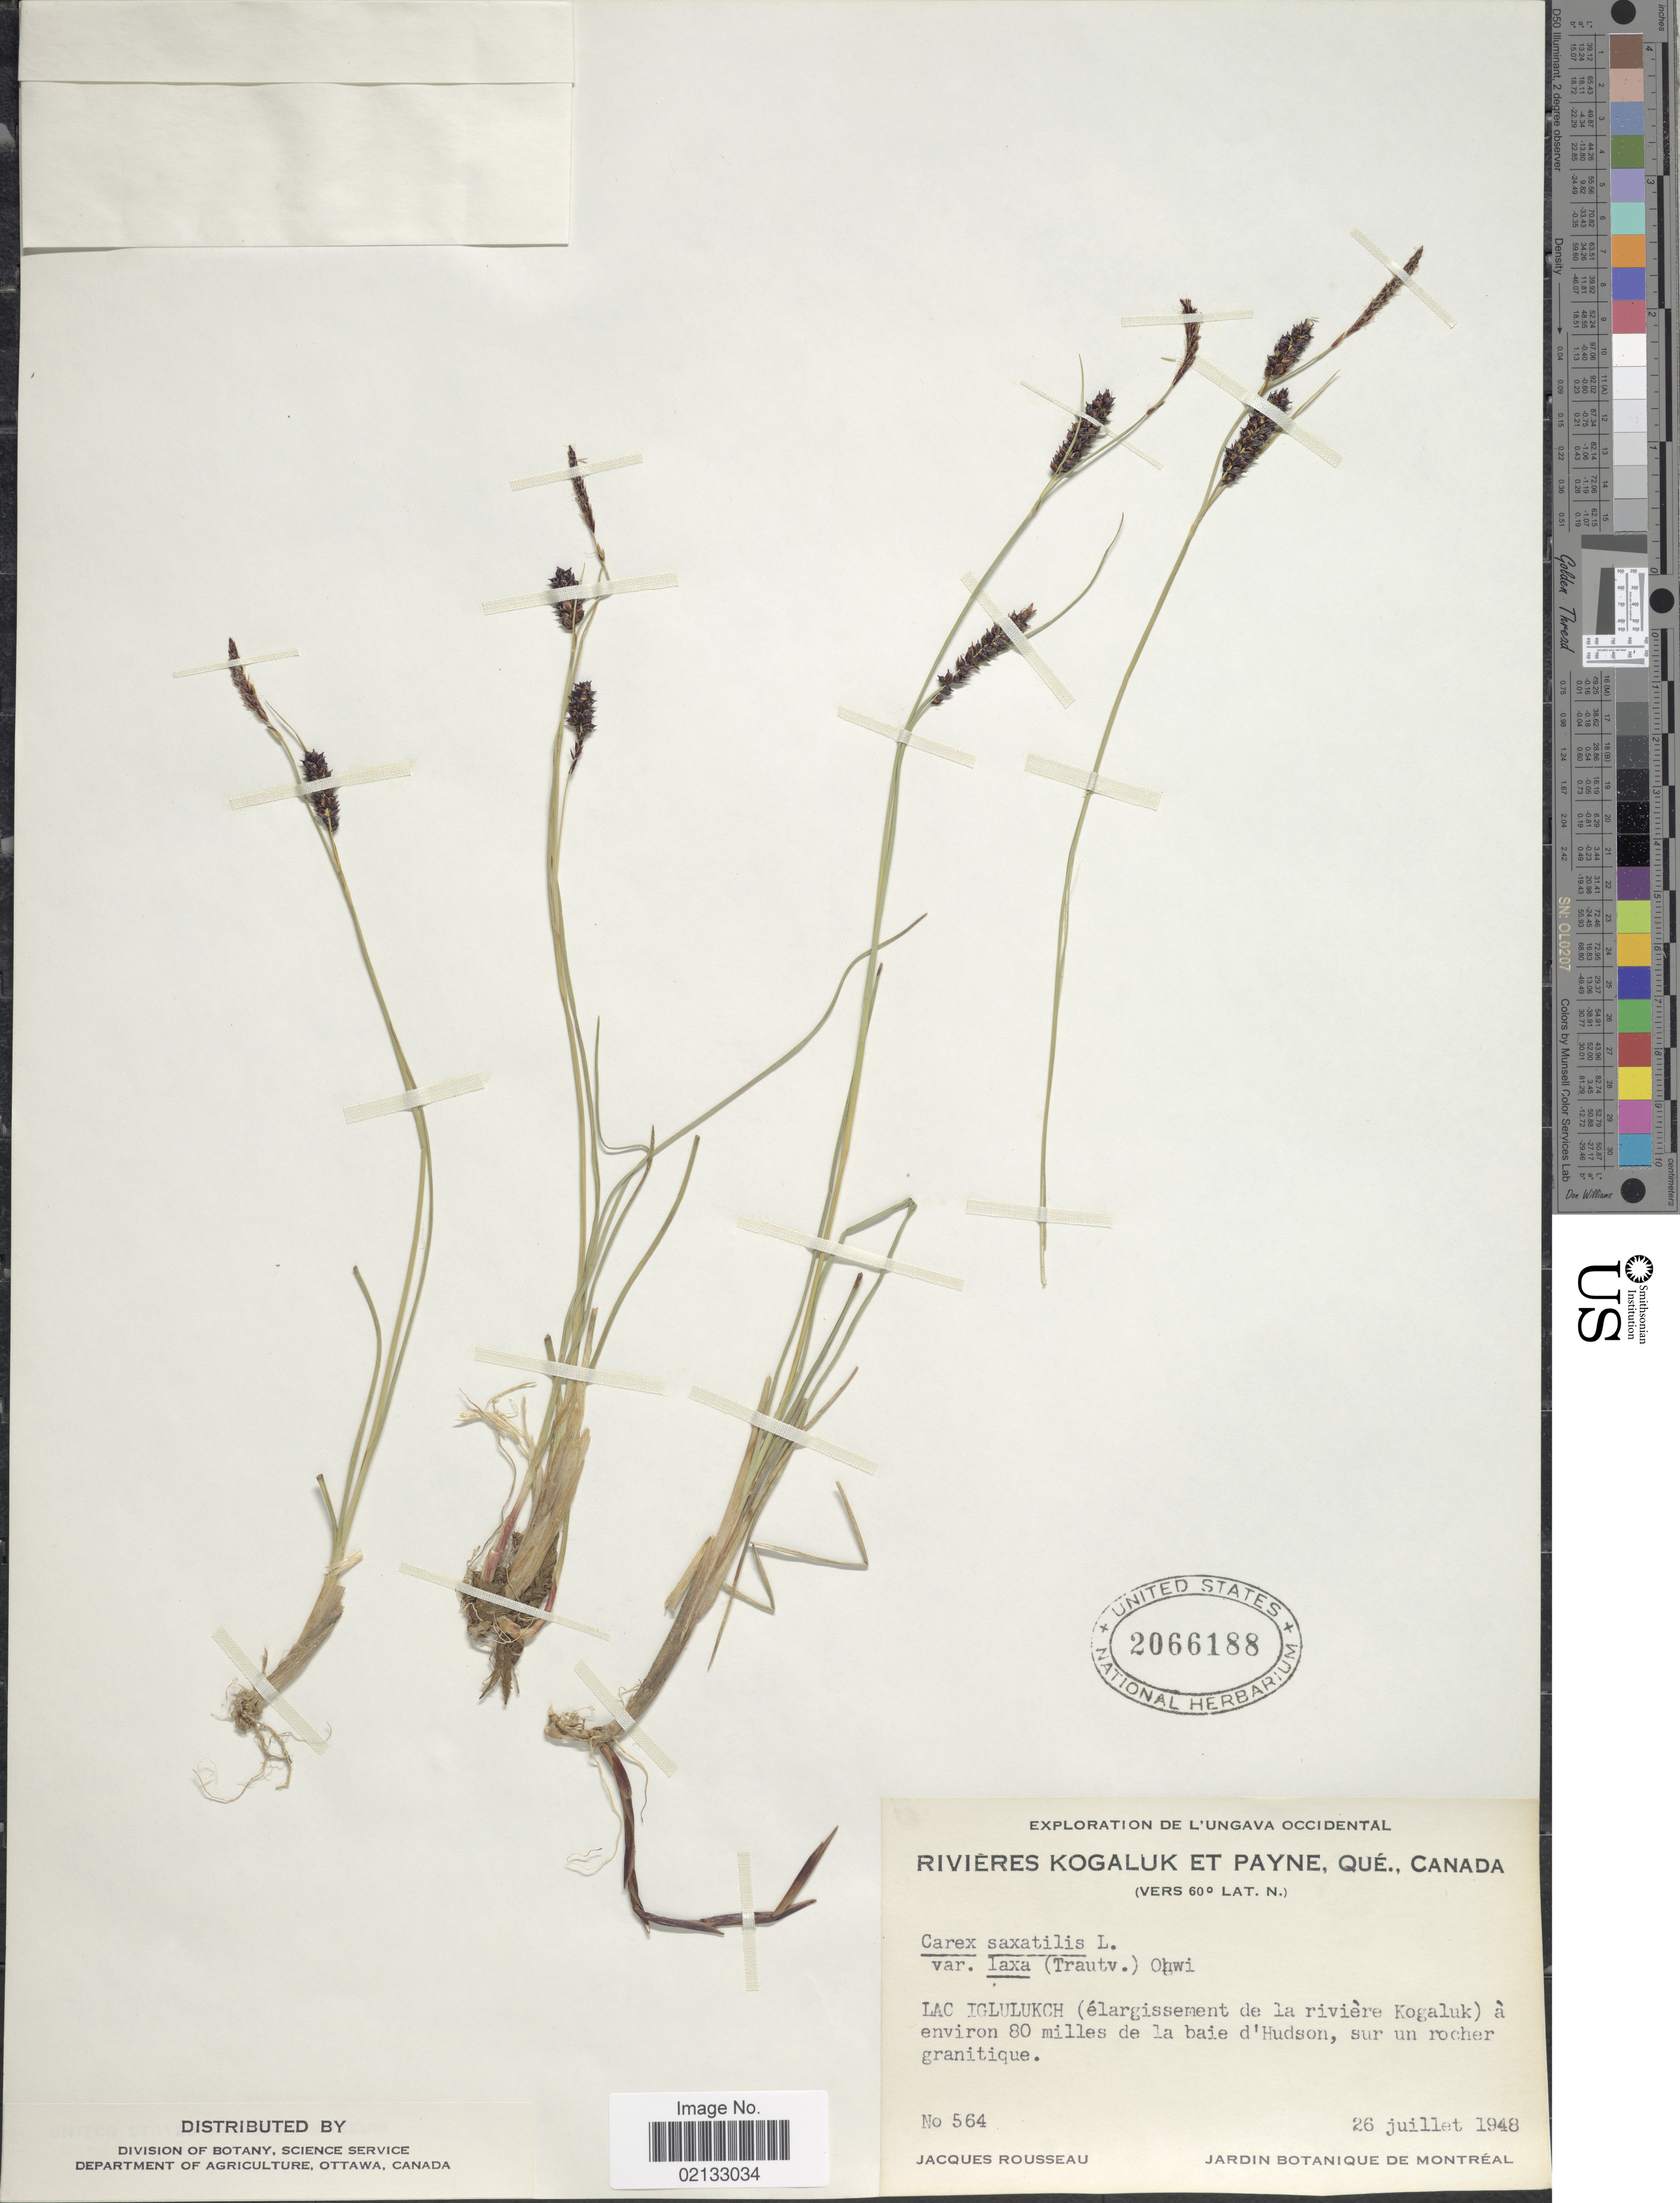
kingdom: Plantae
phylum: Tracheophyta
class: Liliopsida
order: Poales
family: Cyperaceae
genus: Carex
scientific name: Carex saxatilis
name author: L.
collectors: J. Rousseau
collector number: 564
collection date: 1948-07-26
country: Canada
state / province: Quebec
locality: L'Ungava Occidental. Rivieres Kogaluk et Payne. Lac Iglulukch (elargissement de la riviere Kogaluk) a environ 80 miles de la baie d'Hudson, sur un rocher granitique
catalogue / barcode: US 2066188